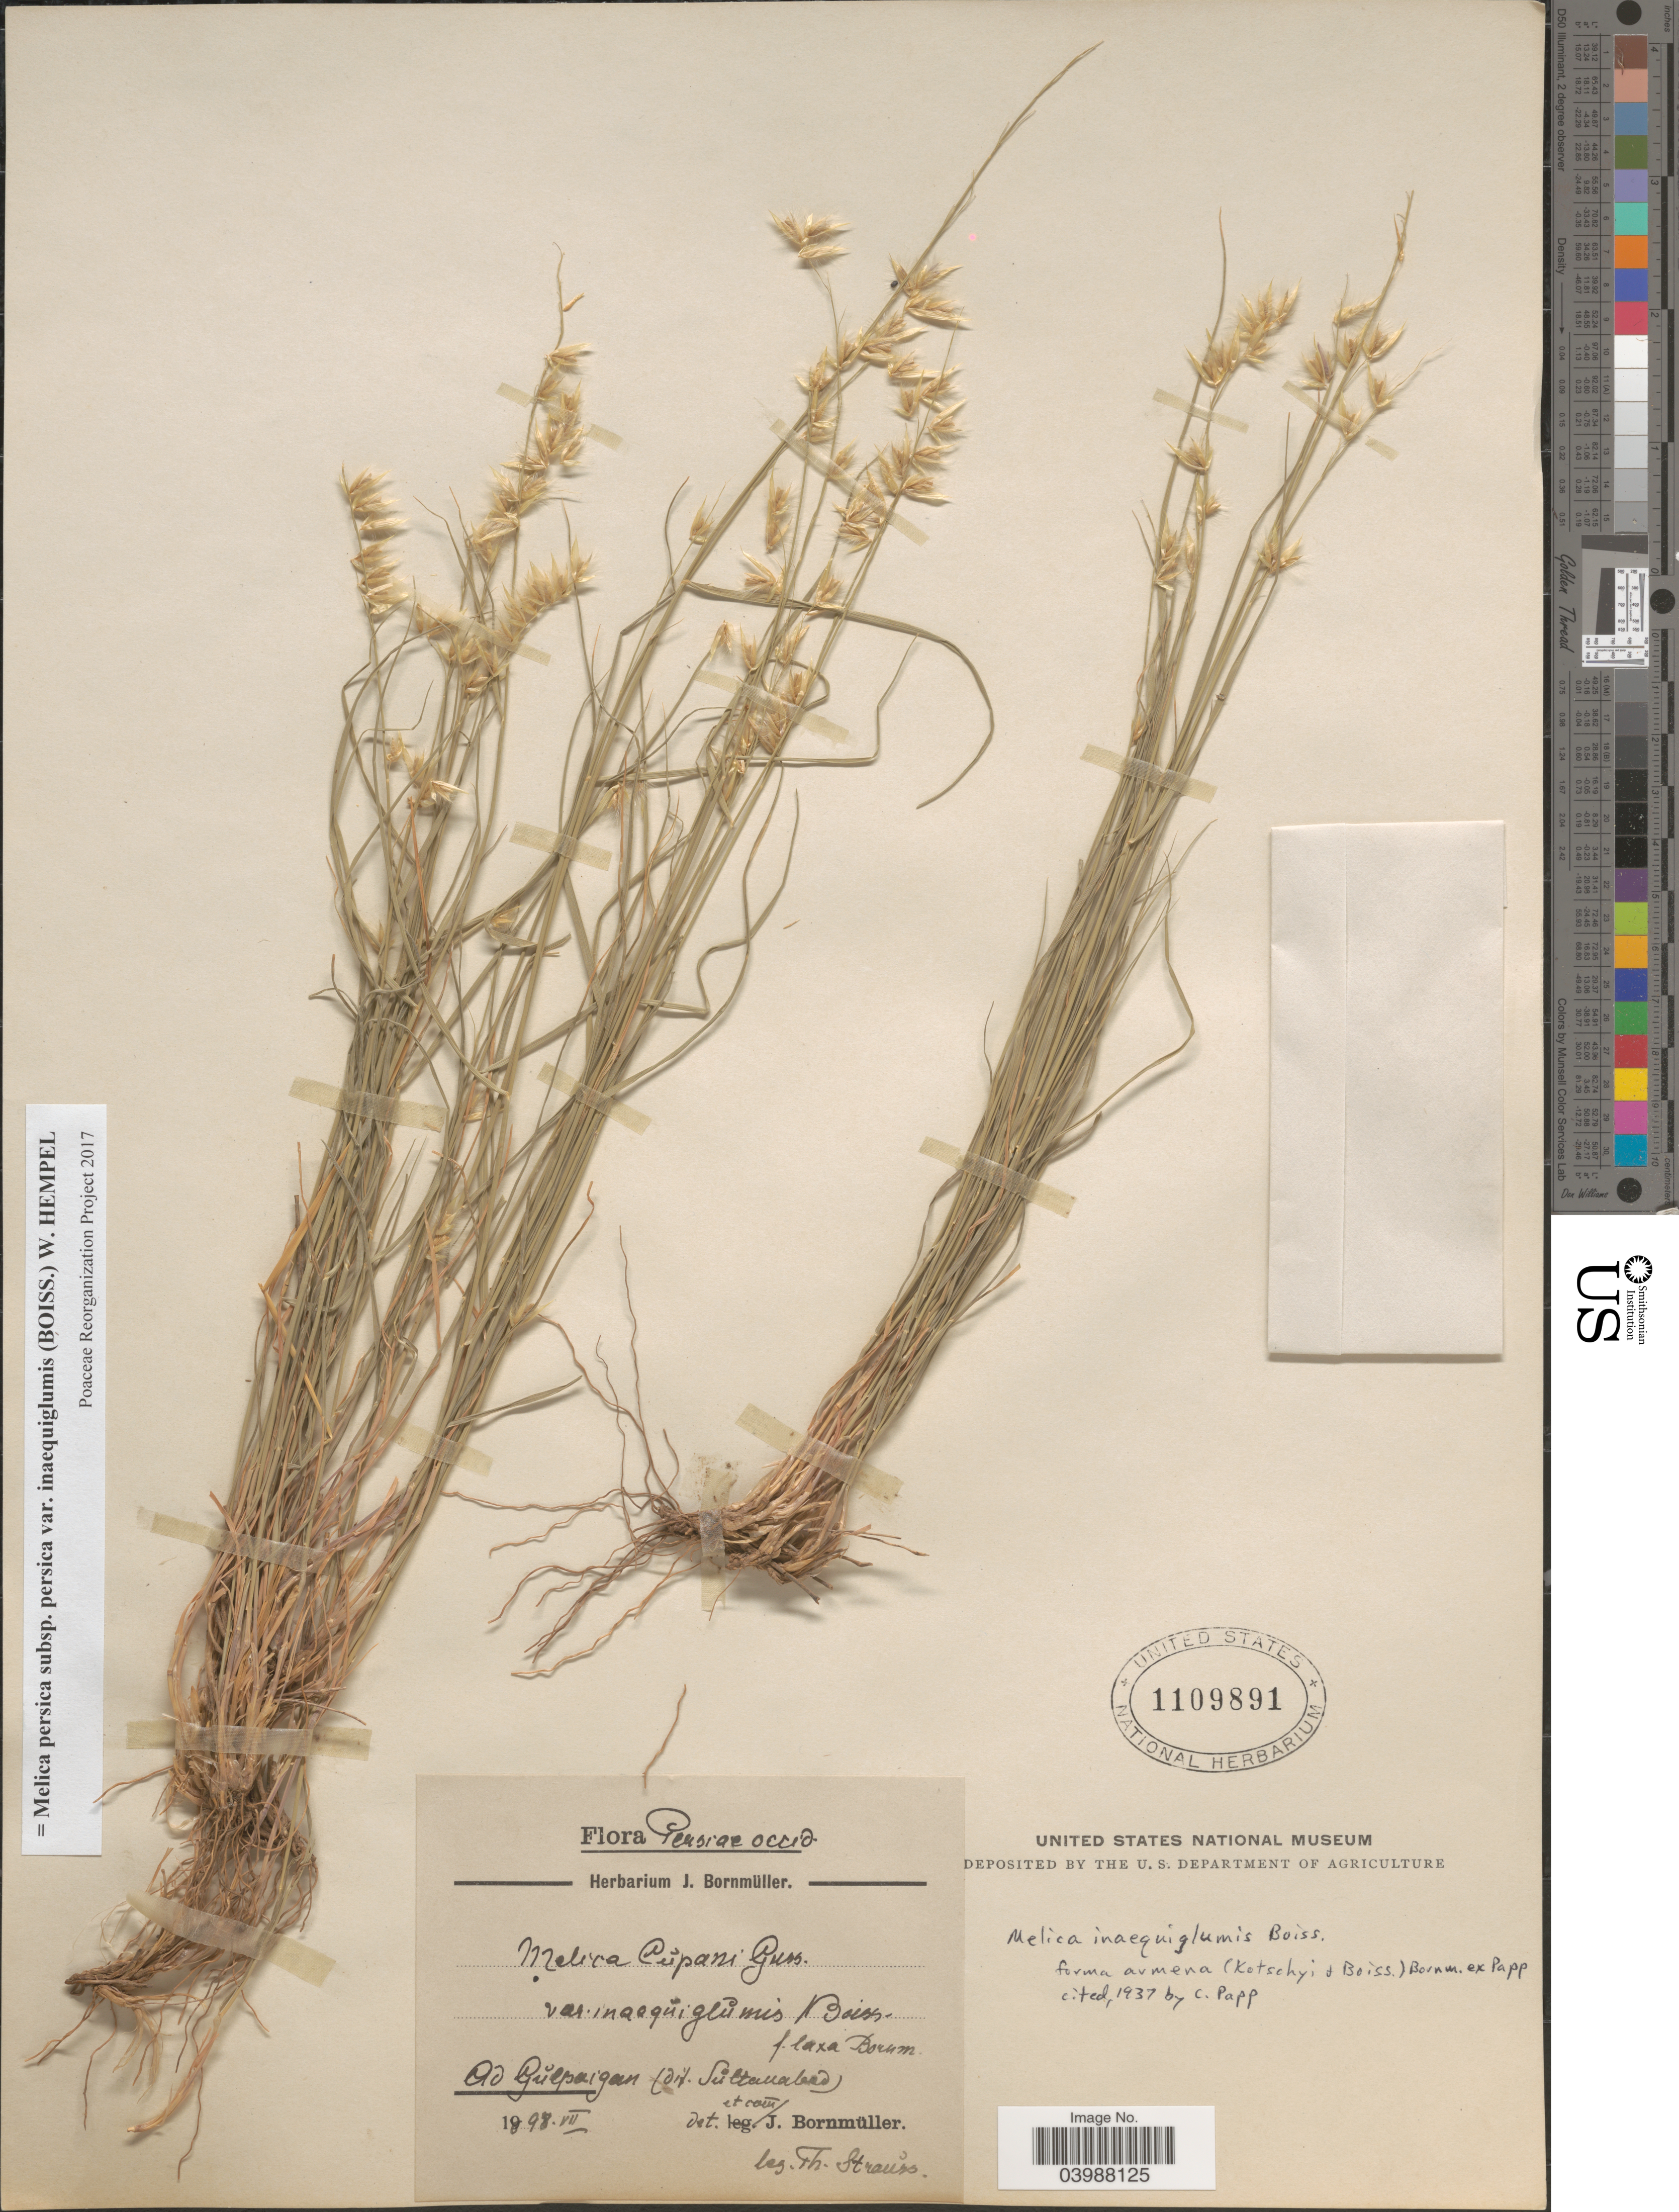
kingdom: Plantae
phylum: Tracheophyta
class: Liliopsida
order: Poales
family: Poaceae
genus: Melica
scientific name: Melica persica subsp. persica var. inaequiglumis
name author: (Boiss) W. Hempel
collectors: T. Strauss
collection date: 1898-07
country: Iran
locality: Persiae occid. Ad Gulpaigan (dit. Sultanabad). [interpreted]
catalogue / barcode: US 1109891